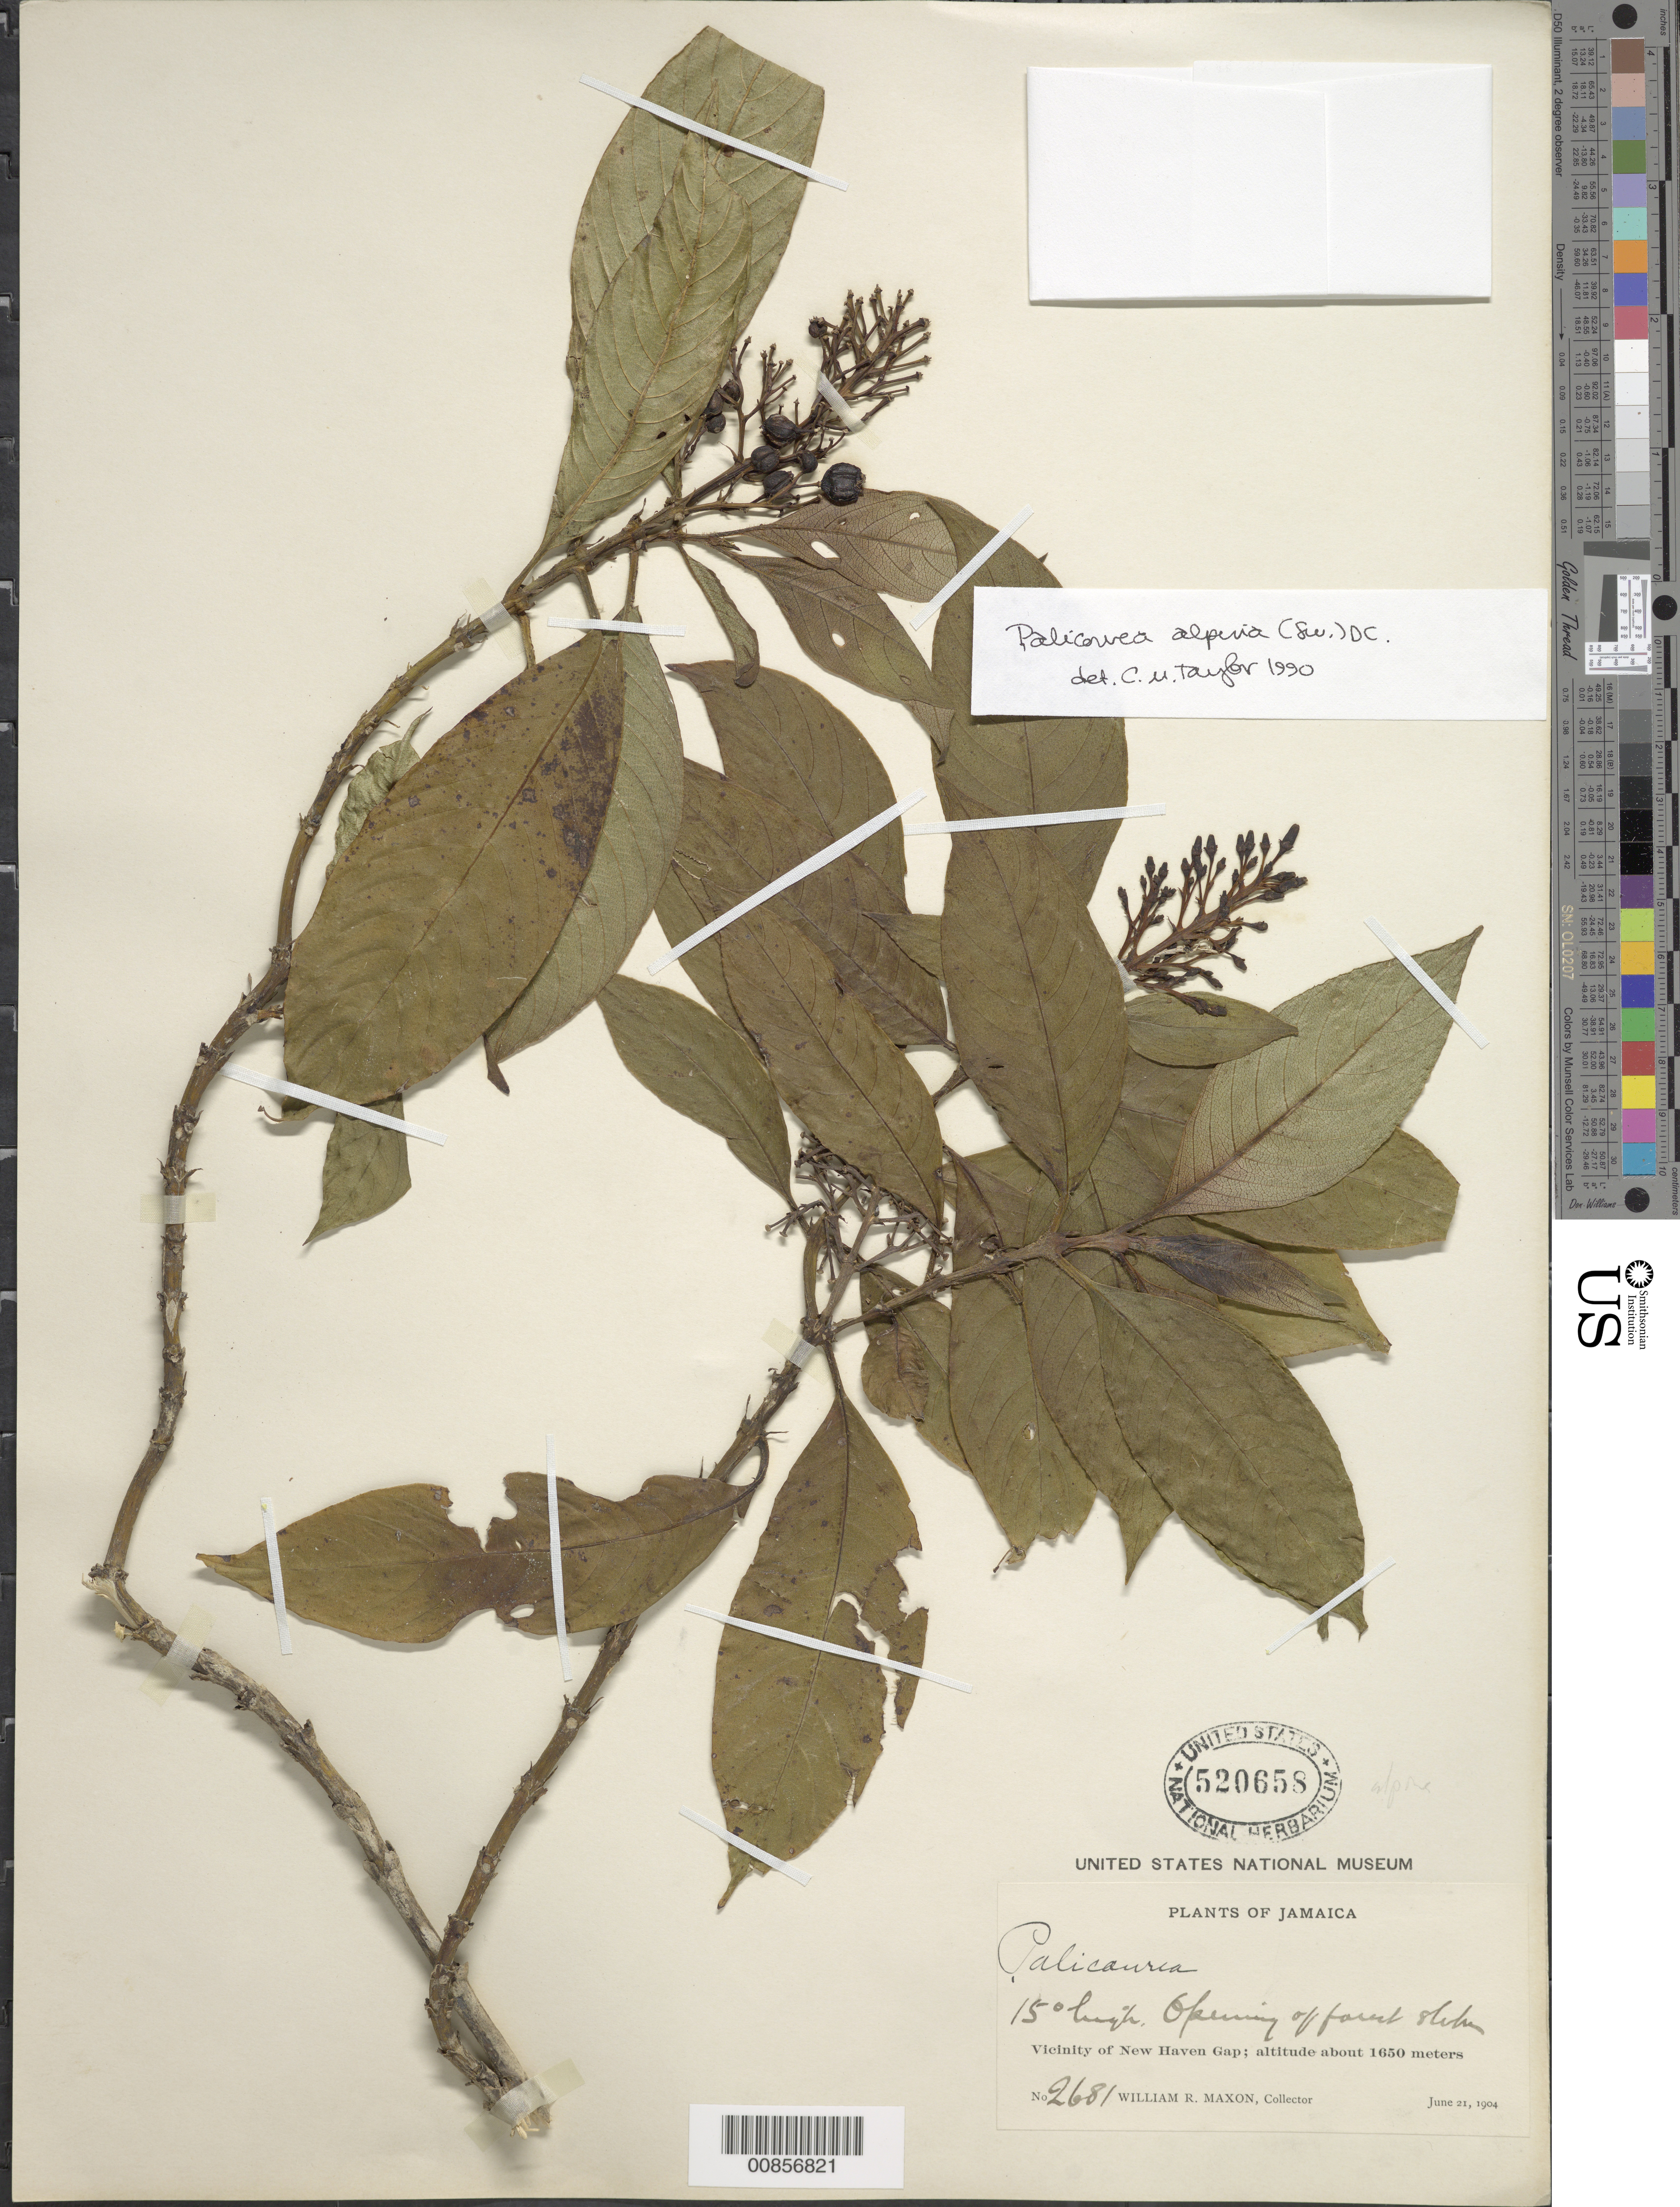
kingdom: Plantae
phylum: Tracheophyta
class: Magnoliopsida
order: Gentianales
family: Rubiaceae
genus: Palicourea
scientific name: Palicourea alpina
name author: (Sw.) DC.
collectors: W. R. Maxon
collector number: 2681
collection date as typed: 21 Jun 1904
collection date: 1904-06-21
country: Jamaica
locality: Vicinity of New Haven Gap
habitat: Opening in forest on slope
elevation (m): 1650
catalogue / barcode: US 520658